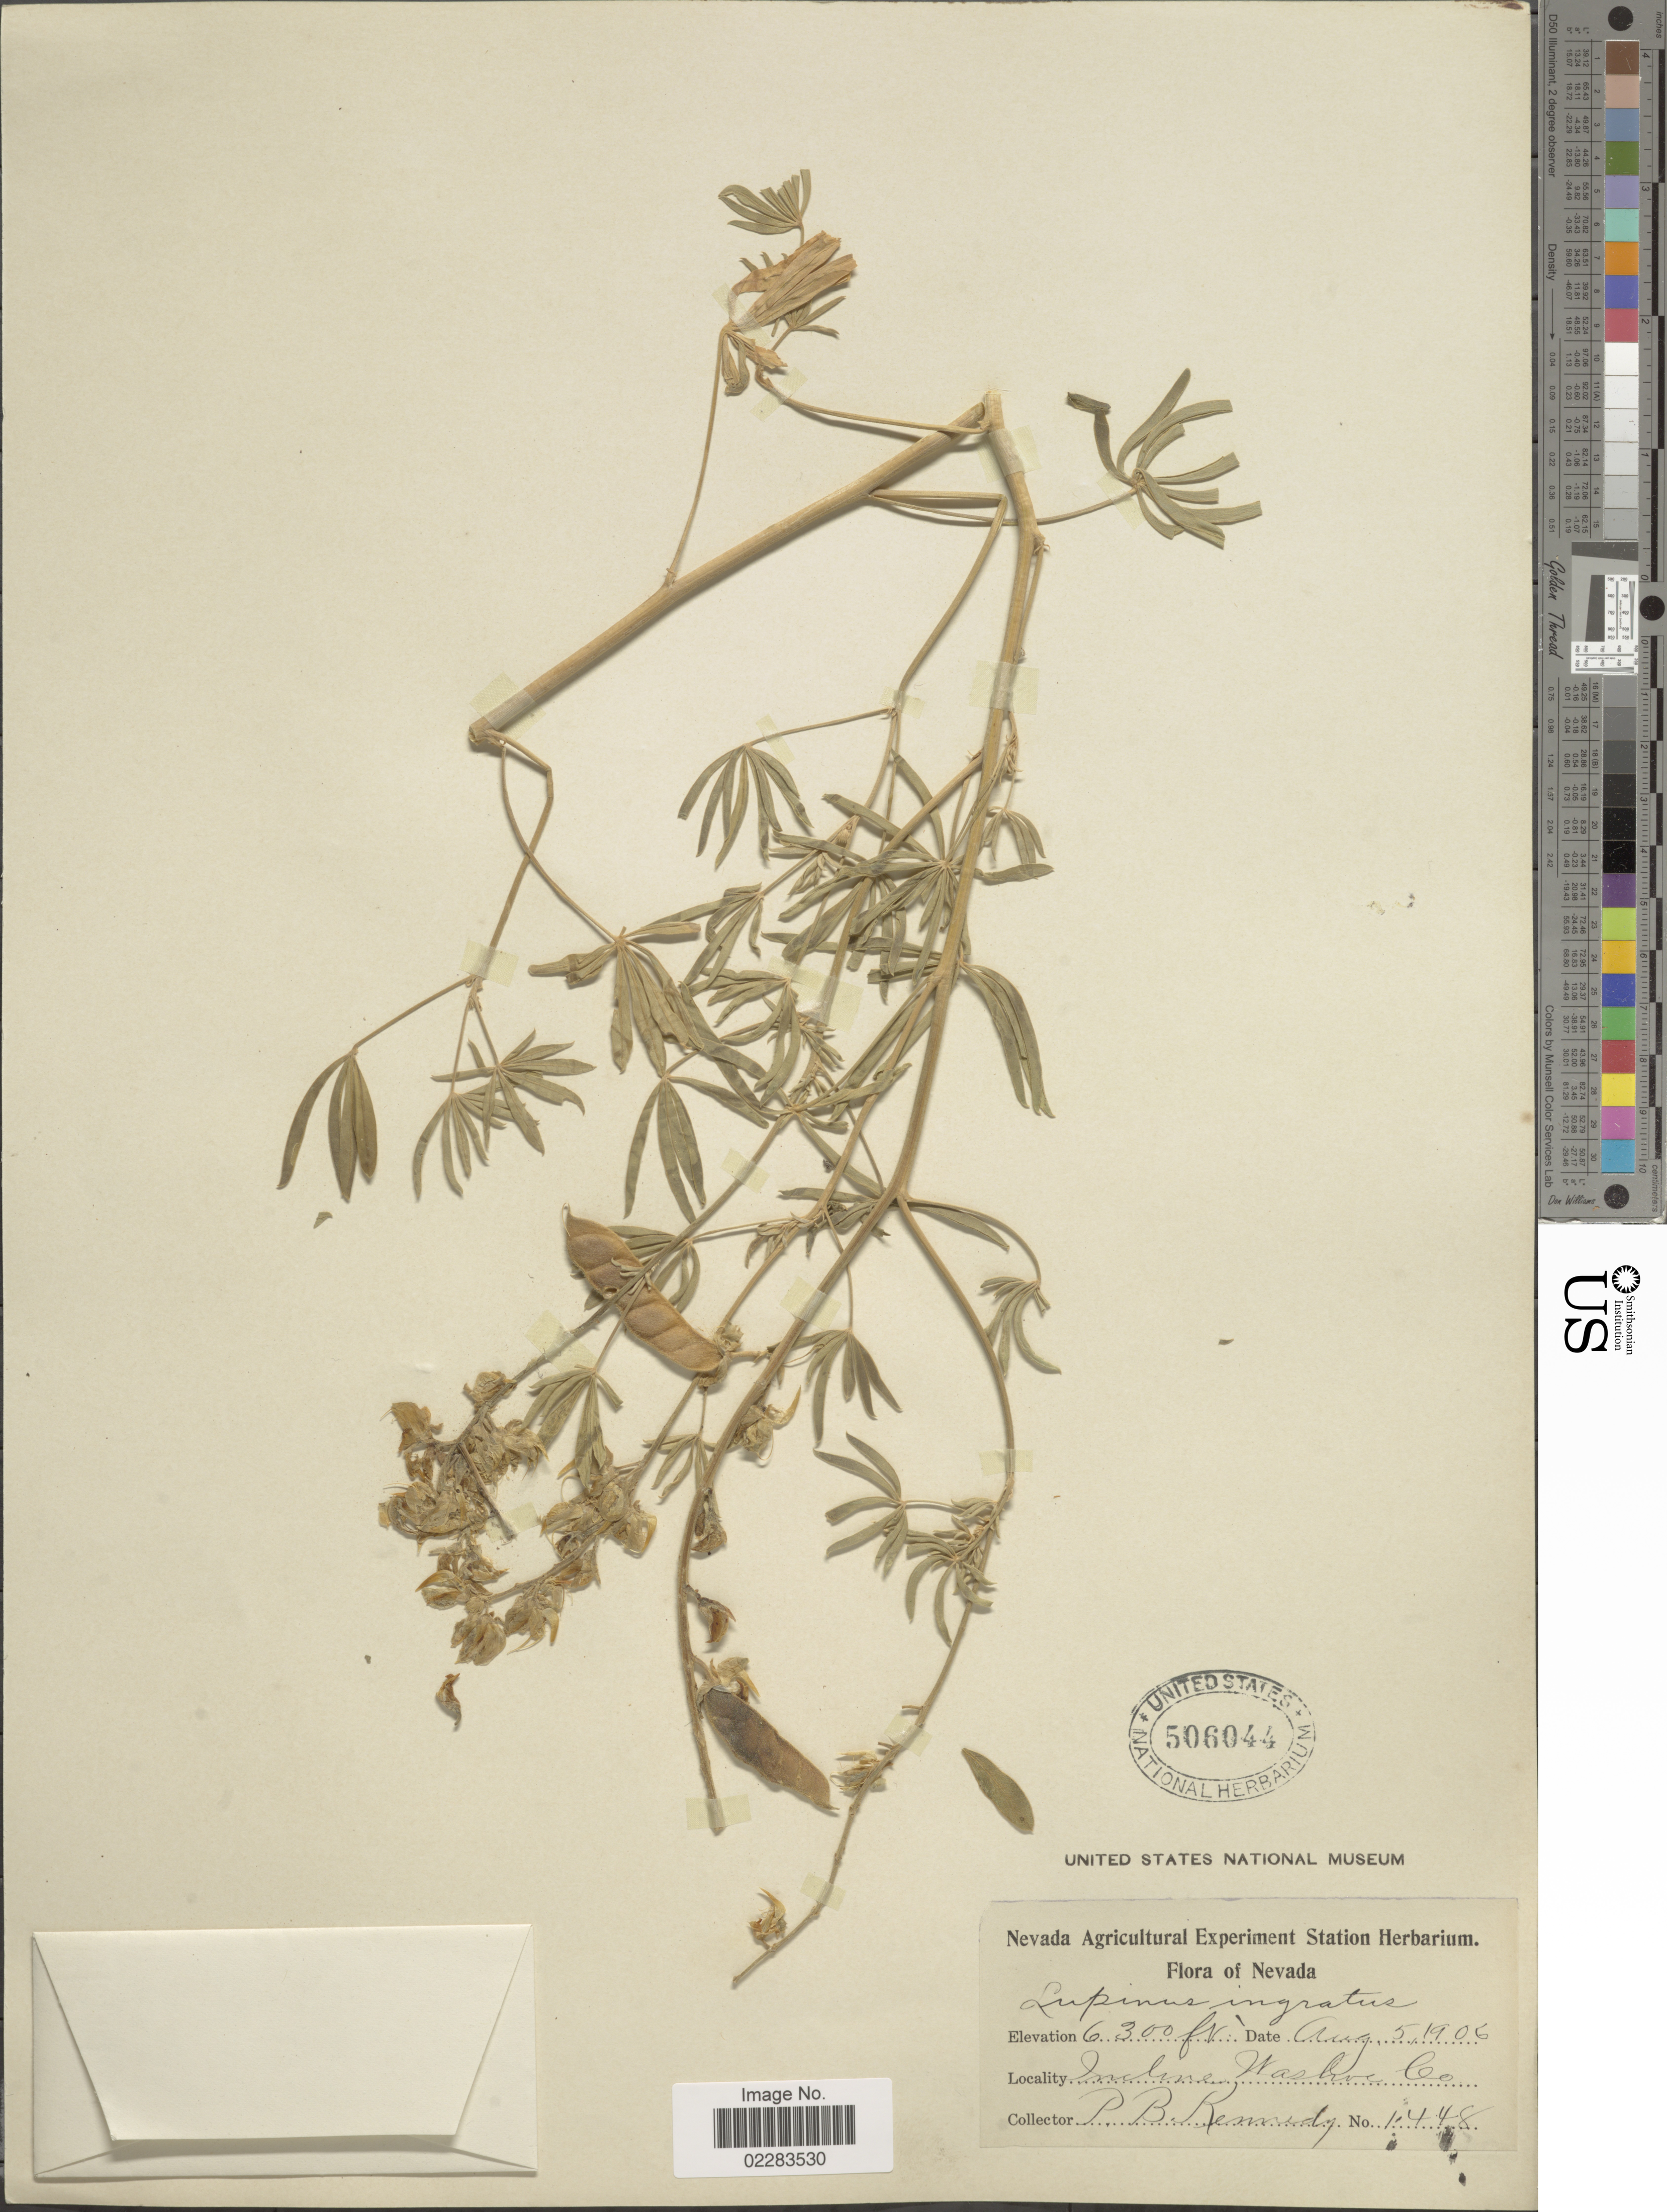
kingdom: Plantae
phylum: Tracheophyta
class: Magnoliopsida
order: Fabales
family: Fabaceae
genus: Lupinus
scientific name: Lupinus albicaulis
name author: Douglas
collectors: P. B. Kennedy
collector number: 1448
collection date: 1906-08-05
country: United States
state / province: Nevada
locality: Incline, Washoe Co.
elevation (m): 1920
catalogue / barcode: US 506044